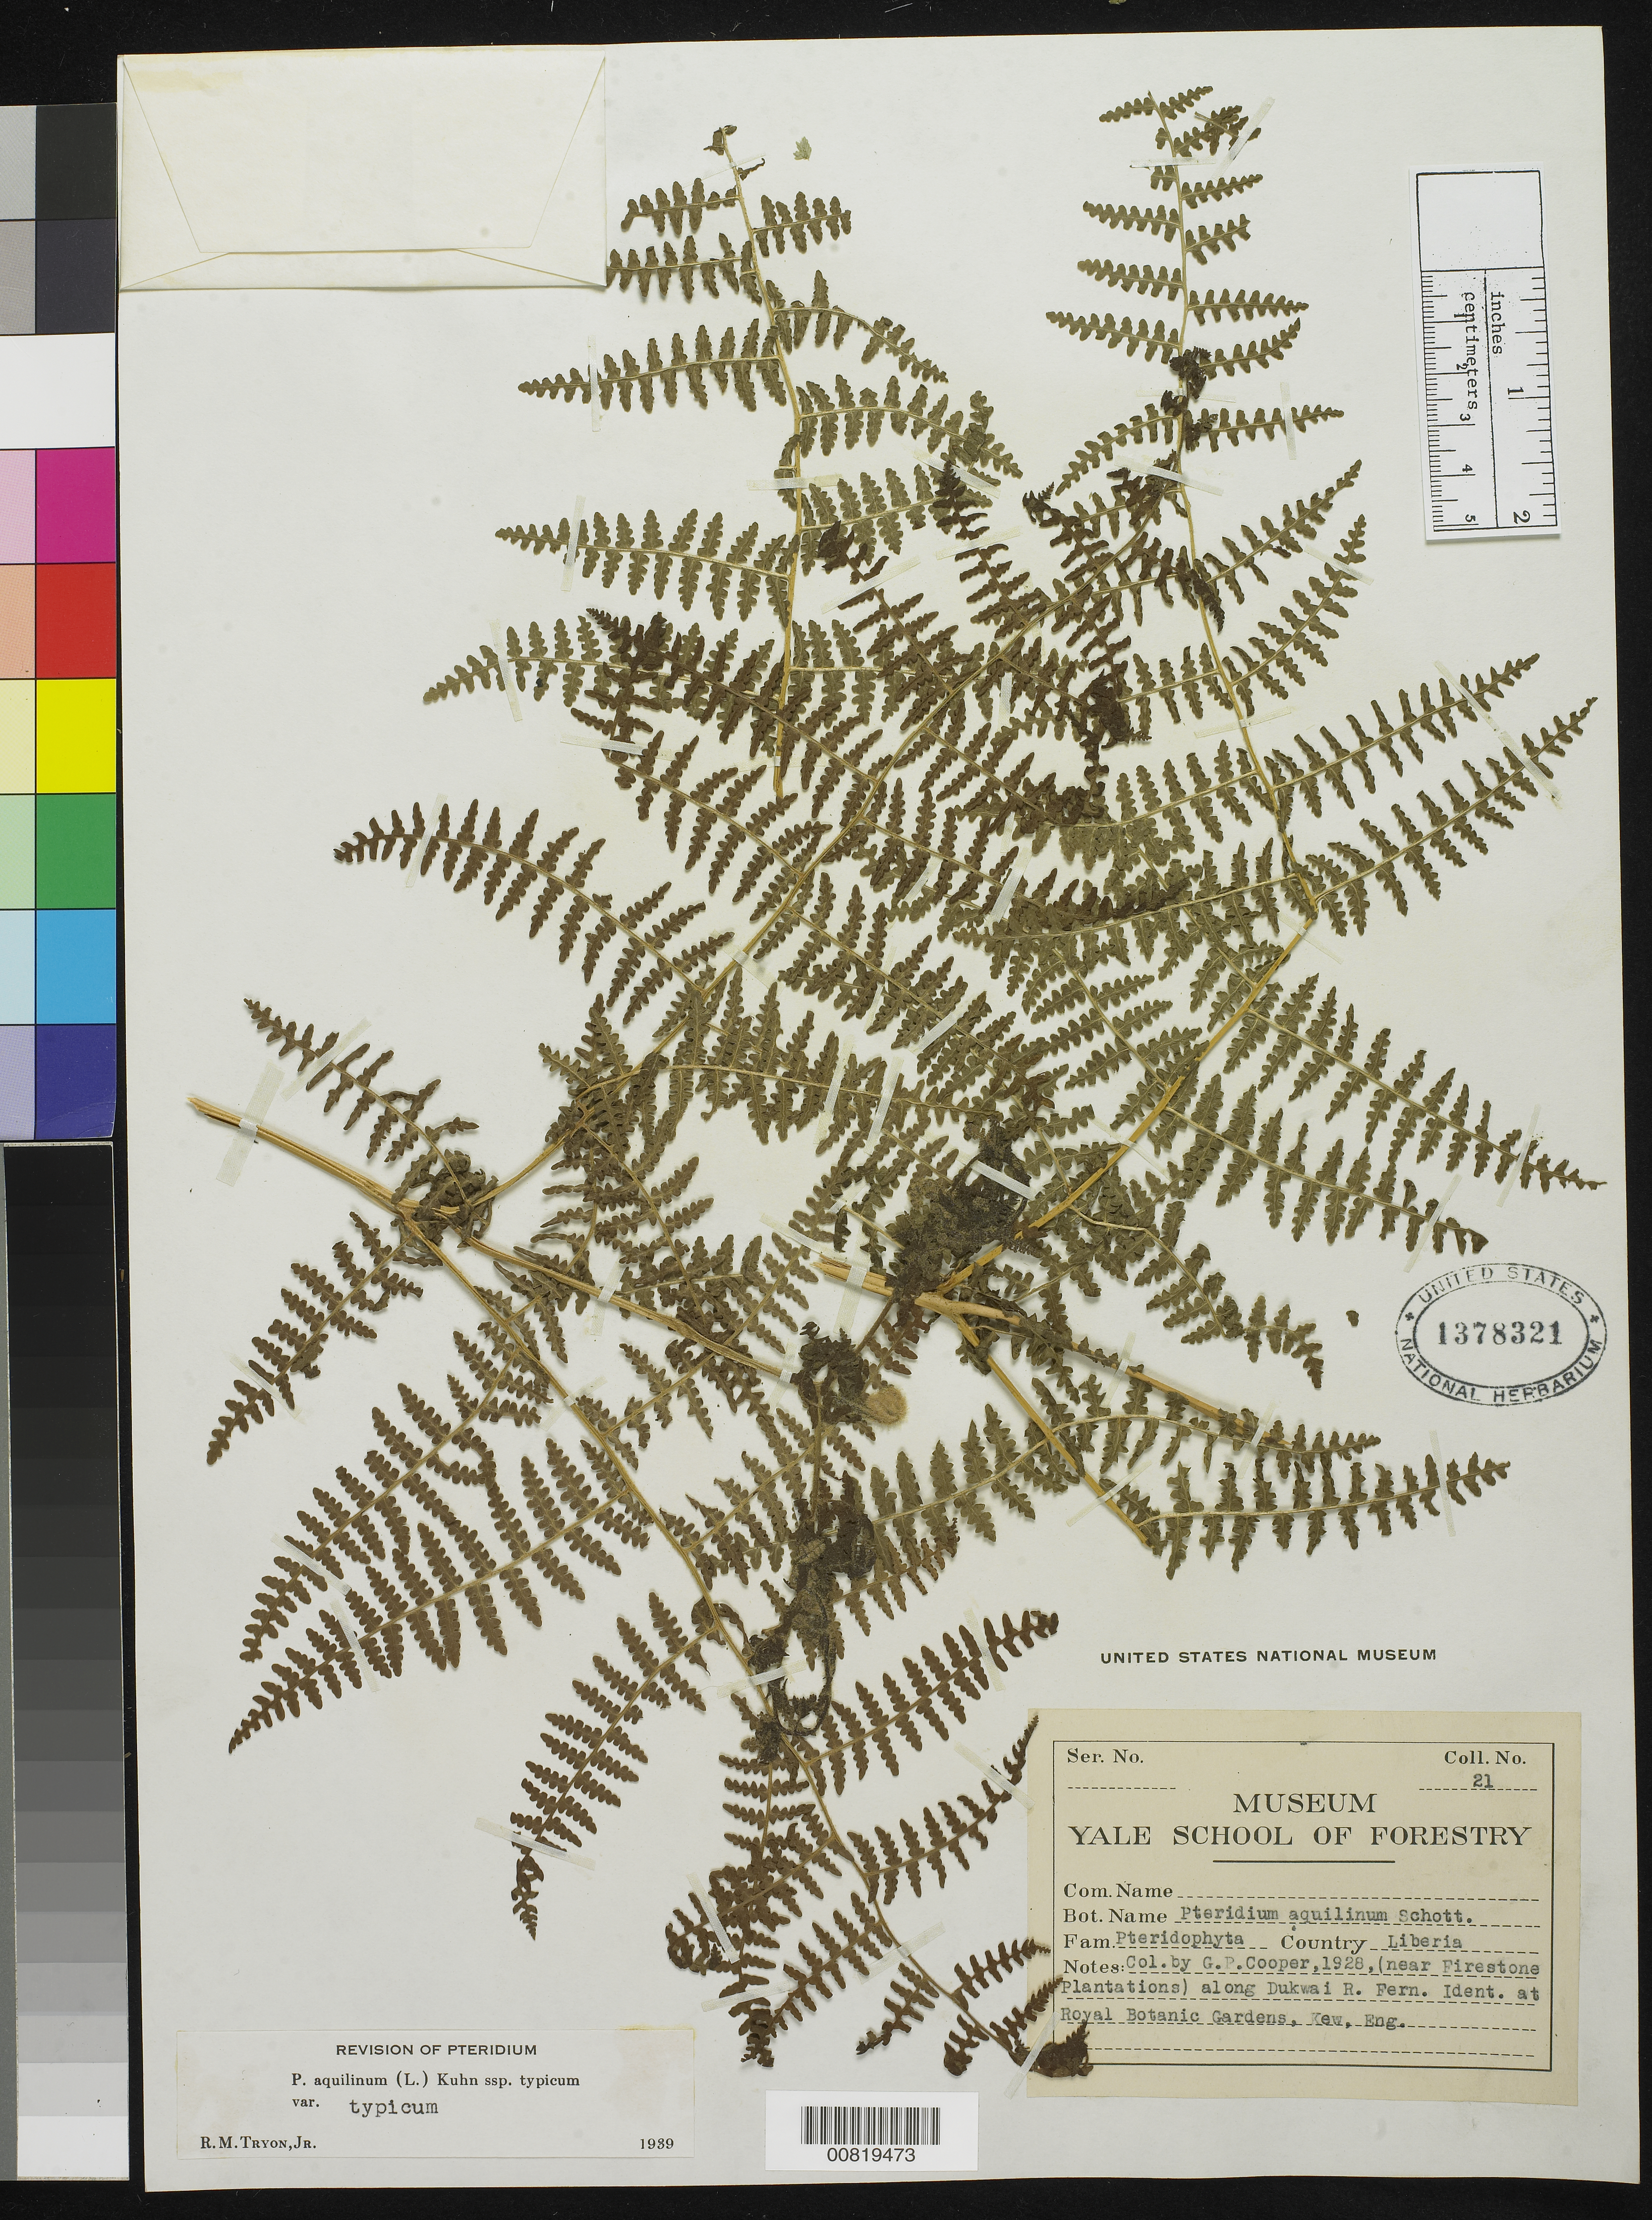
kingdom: Plantae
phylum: Tracheophyta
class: Polypodiopsida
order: Polypodiales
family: Dennstaedtiaceae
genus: Pteridium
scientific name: Pteridium aquilinum var. typicum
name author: R.M. Tryon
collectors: G. Cooper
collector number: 21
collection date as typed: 1928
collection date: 1928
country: Liberia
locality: (near Firestone Plantations) along Dukwai River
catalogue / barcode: US 1378321